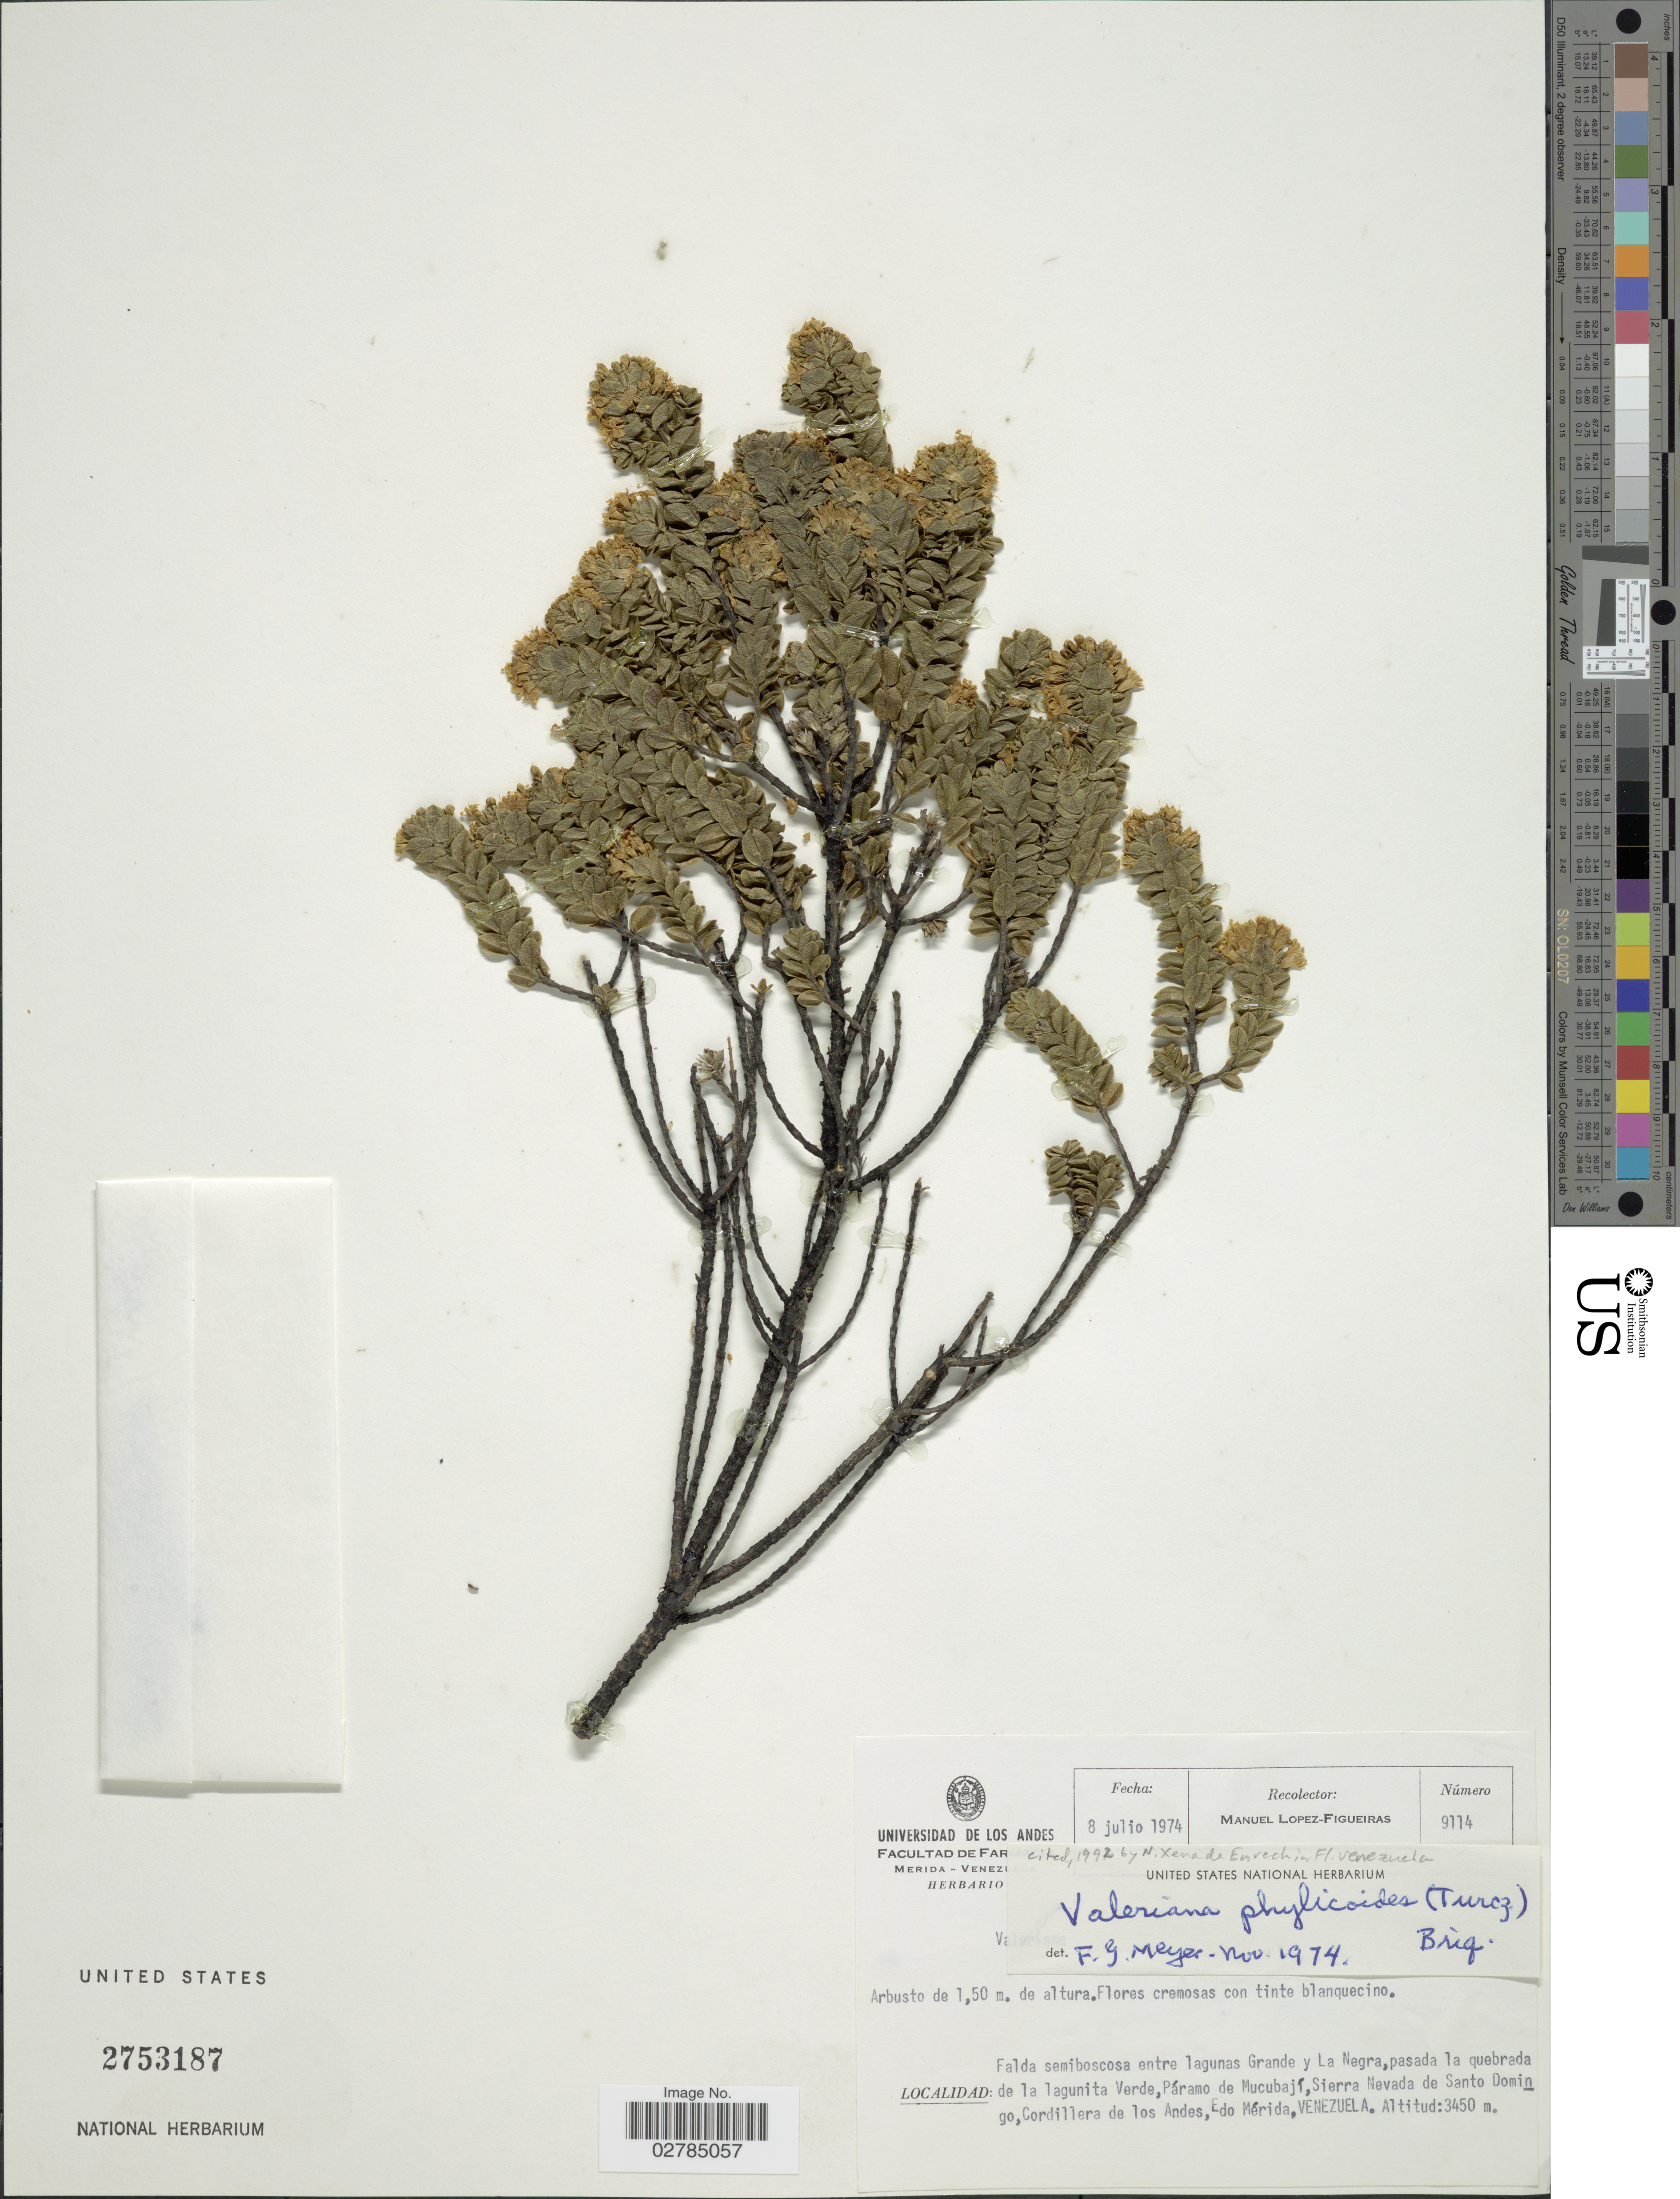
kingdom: Plantae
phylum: Tracheophyta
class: Magnoliopsida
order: Dipsacales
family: Caprifoliaceae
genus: Valeriana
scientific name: Valeriana phylicoides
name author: (Turcz.) Briq.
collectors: M. Lopéz-F.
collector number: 9114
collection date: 1974-07-08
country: Venezuela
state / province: Mérida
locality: Falda semboscosa entre lagunas Grande y la Negra, pasada la quebrada de la lagunita Verde, Páramo de Mucubají, Sierra Nevada de Santo Domingo, Cordillera de los Andes.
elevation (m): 3450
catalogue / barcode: US 2753187